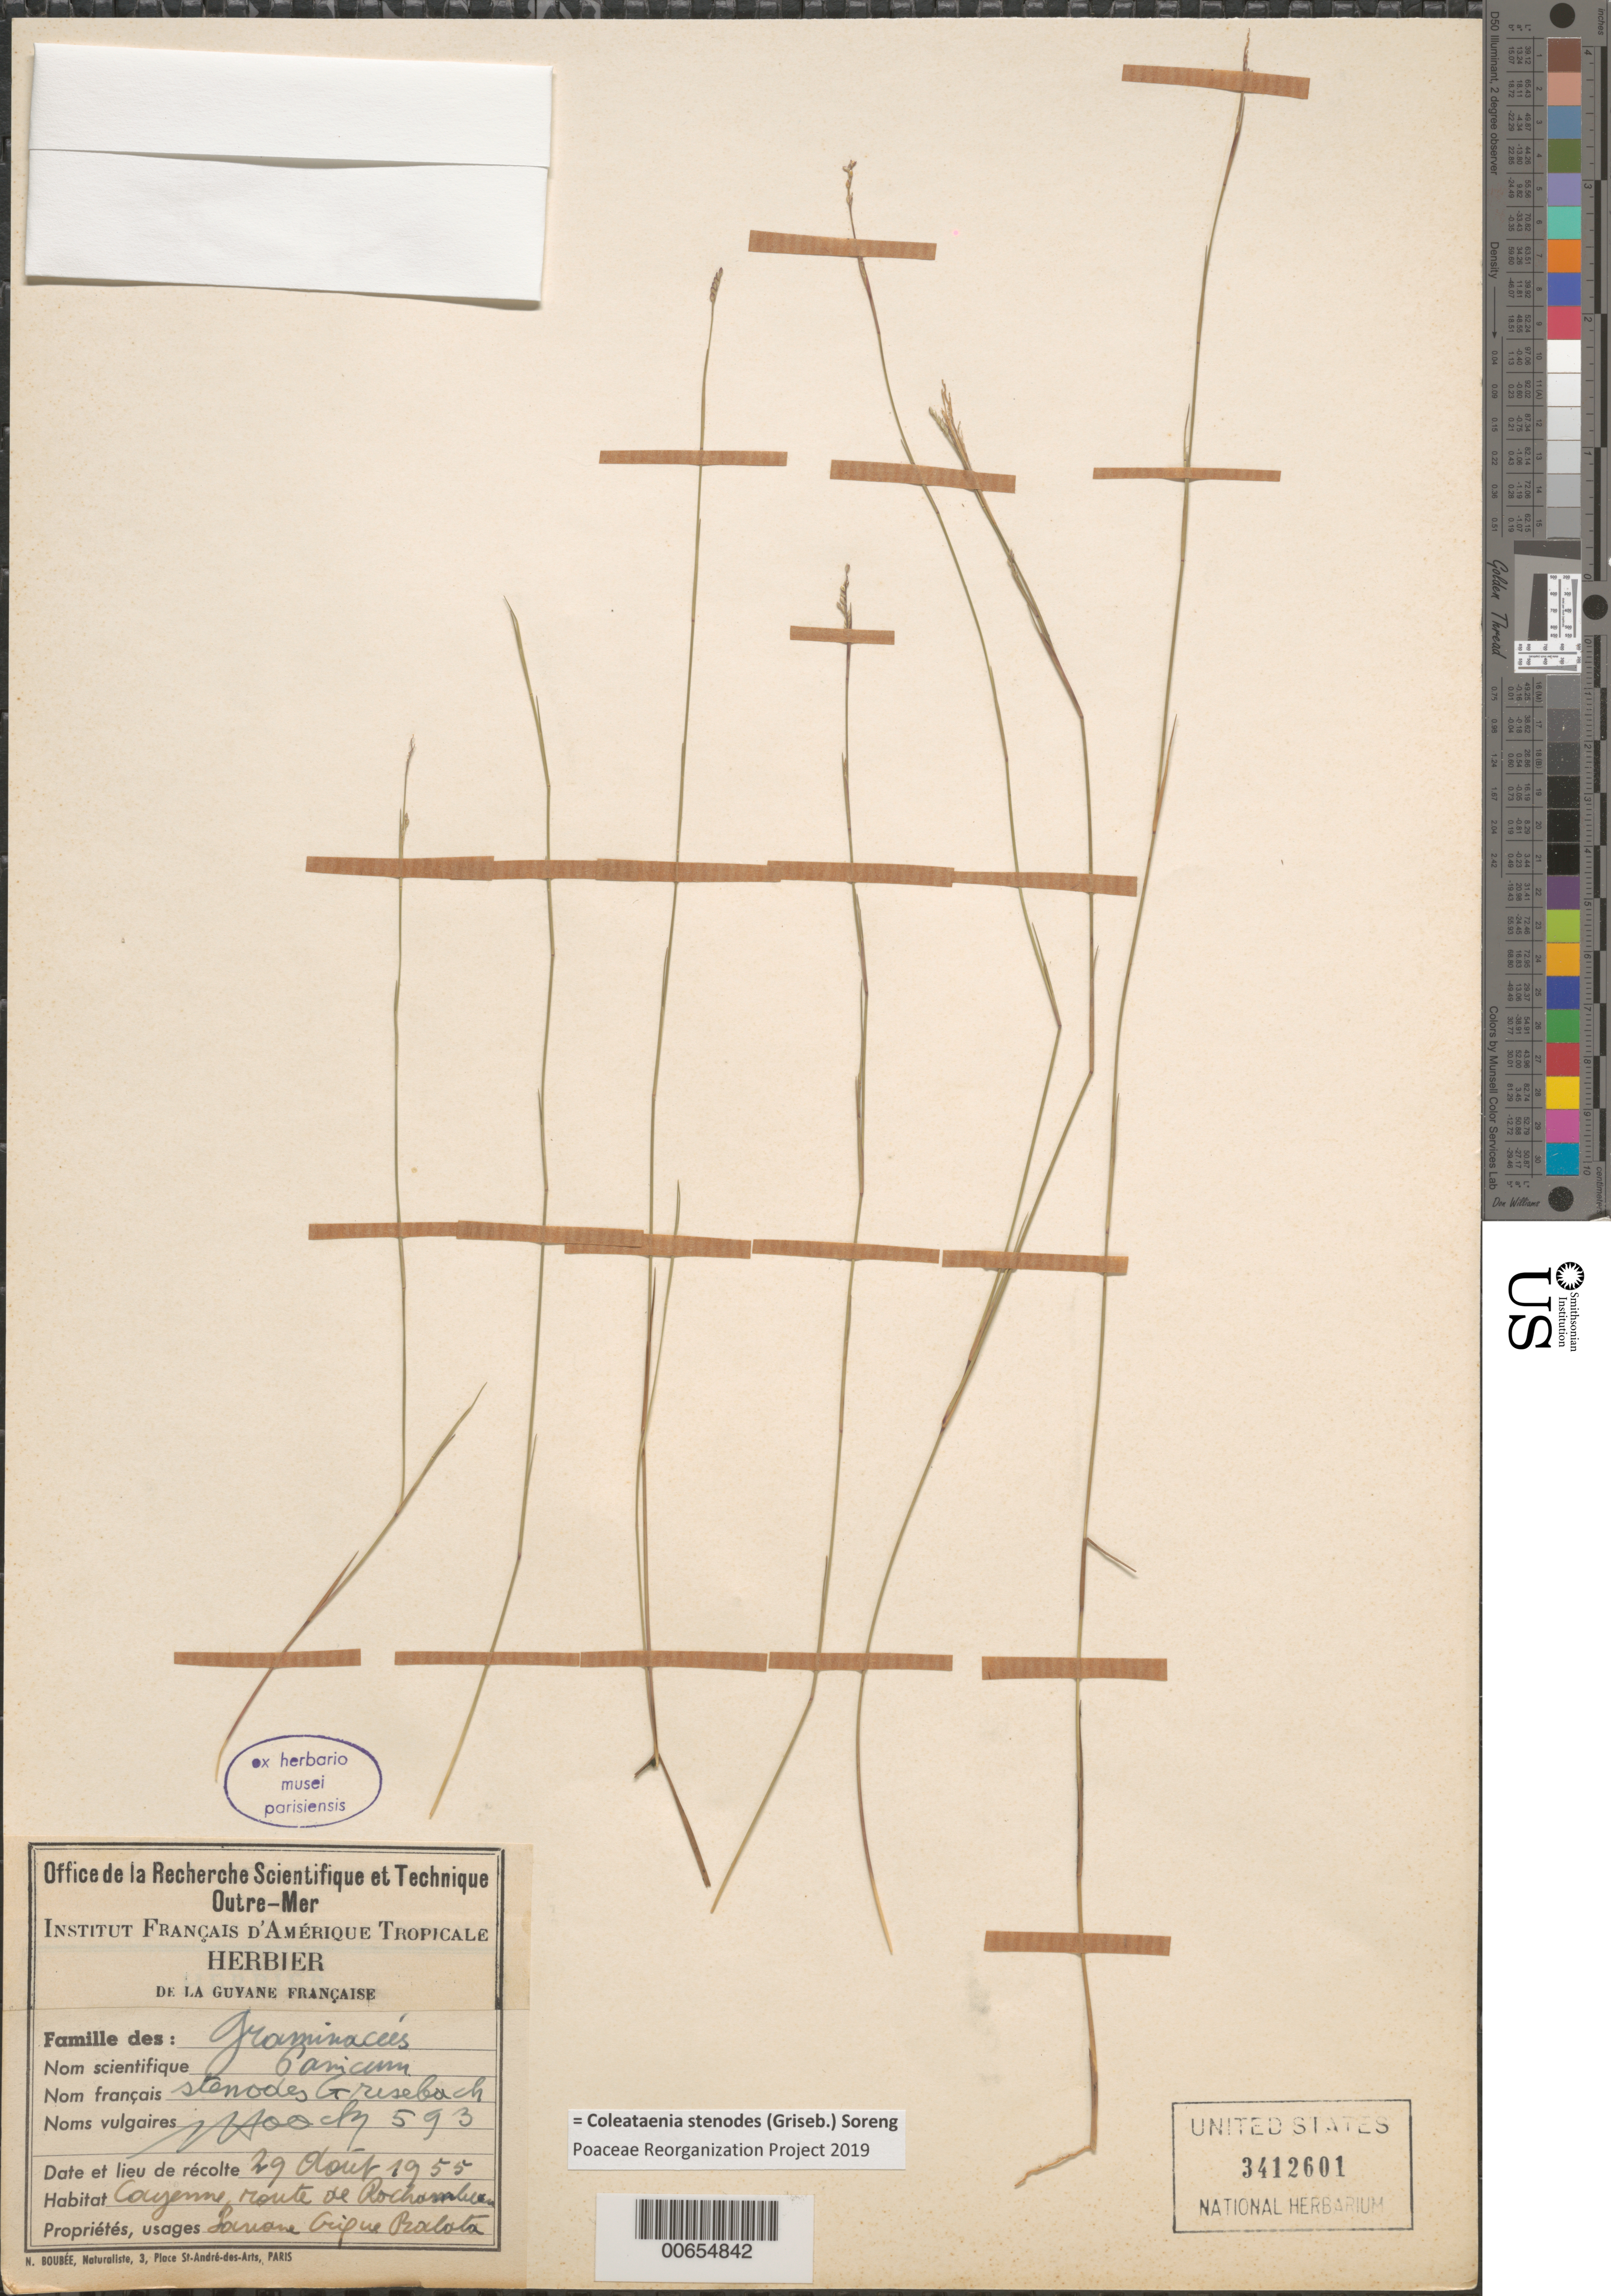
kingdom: Plantae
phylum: Tracheophyta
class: Liliopsida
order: Poales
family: Poaceae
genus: Panicum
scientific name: Panicum stenodes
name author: Griseb.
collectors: J. Hoock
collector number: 593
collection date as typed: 29-Aug-55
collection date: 1955-08-29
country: French Guiana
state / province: Cayenne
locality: Cayenne, Route de Rochambeau, Savane Crique Balata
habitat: Savanna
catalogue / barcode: US 3412601